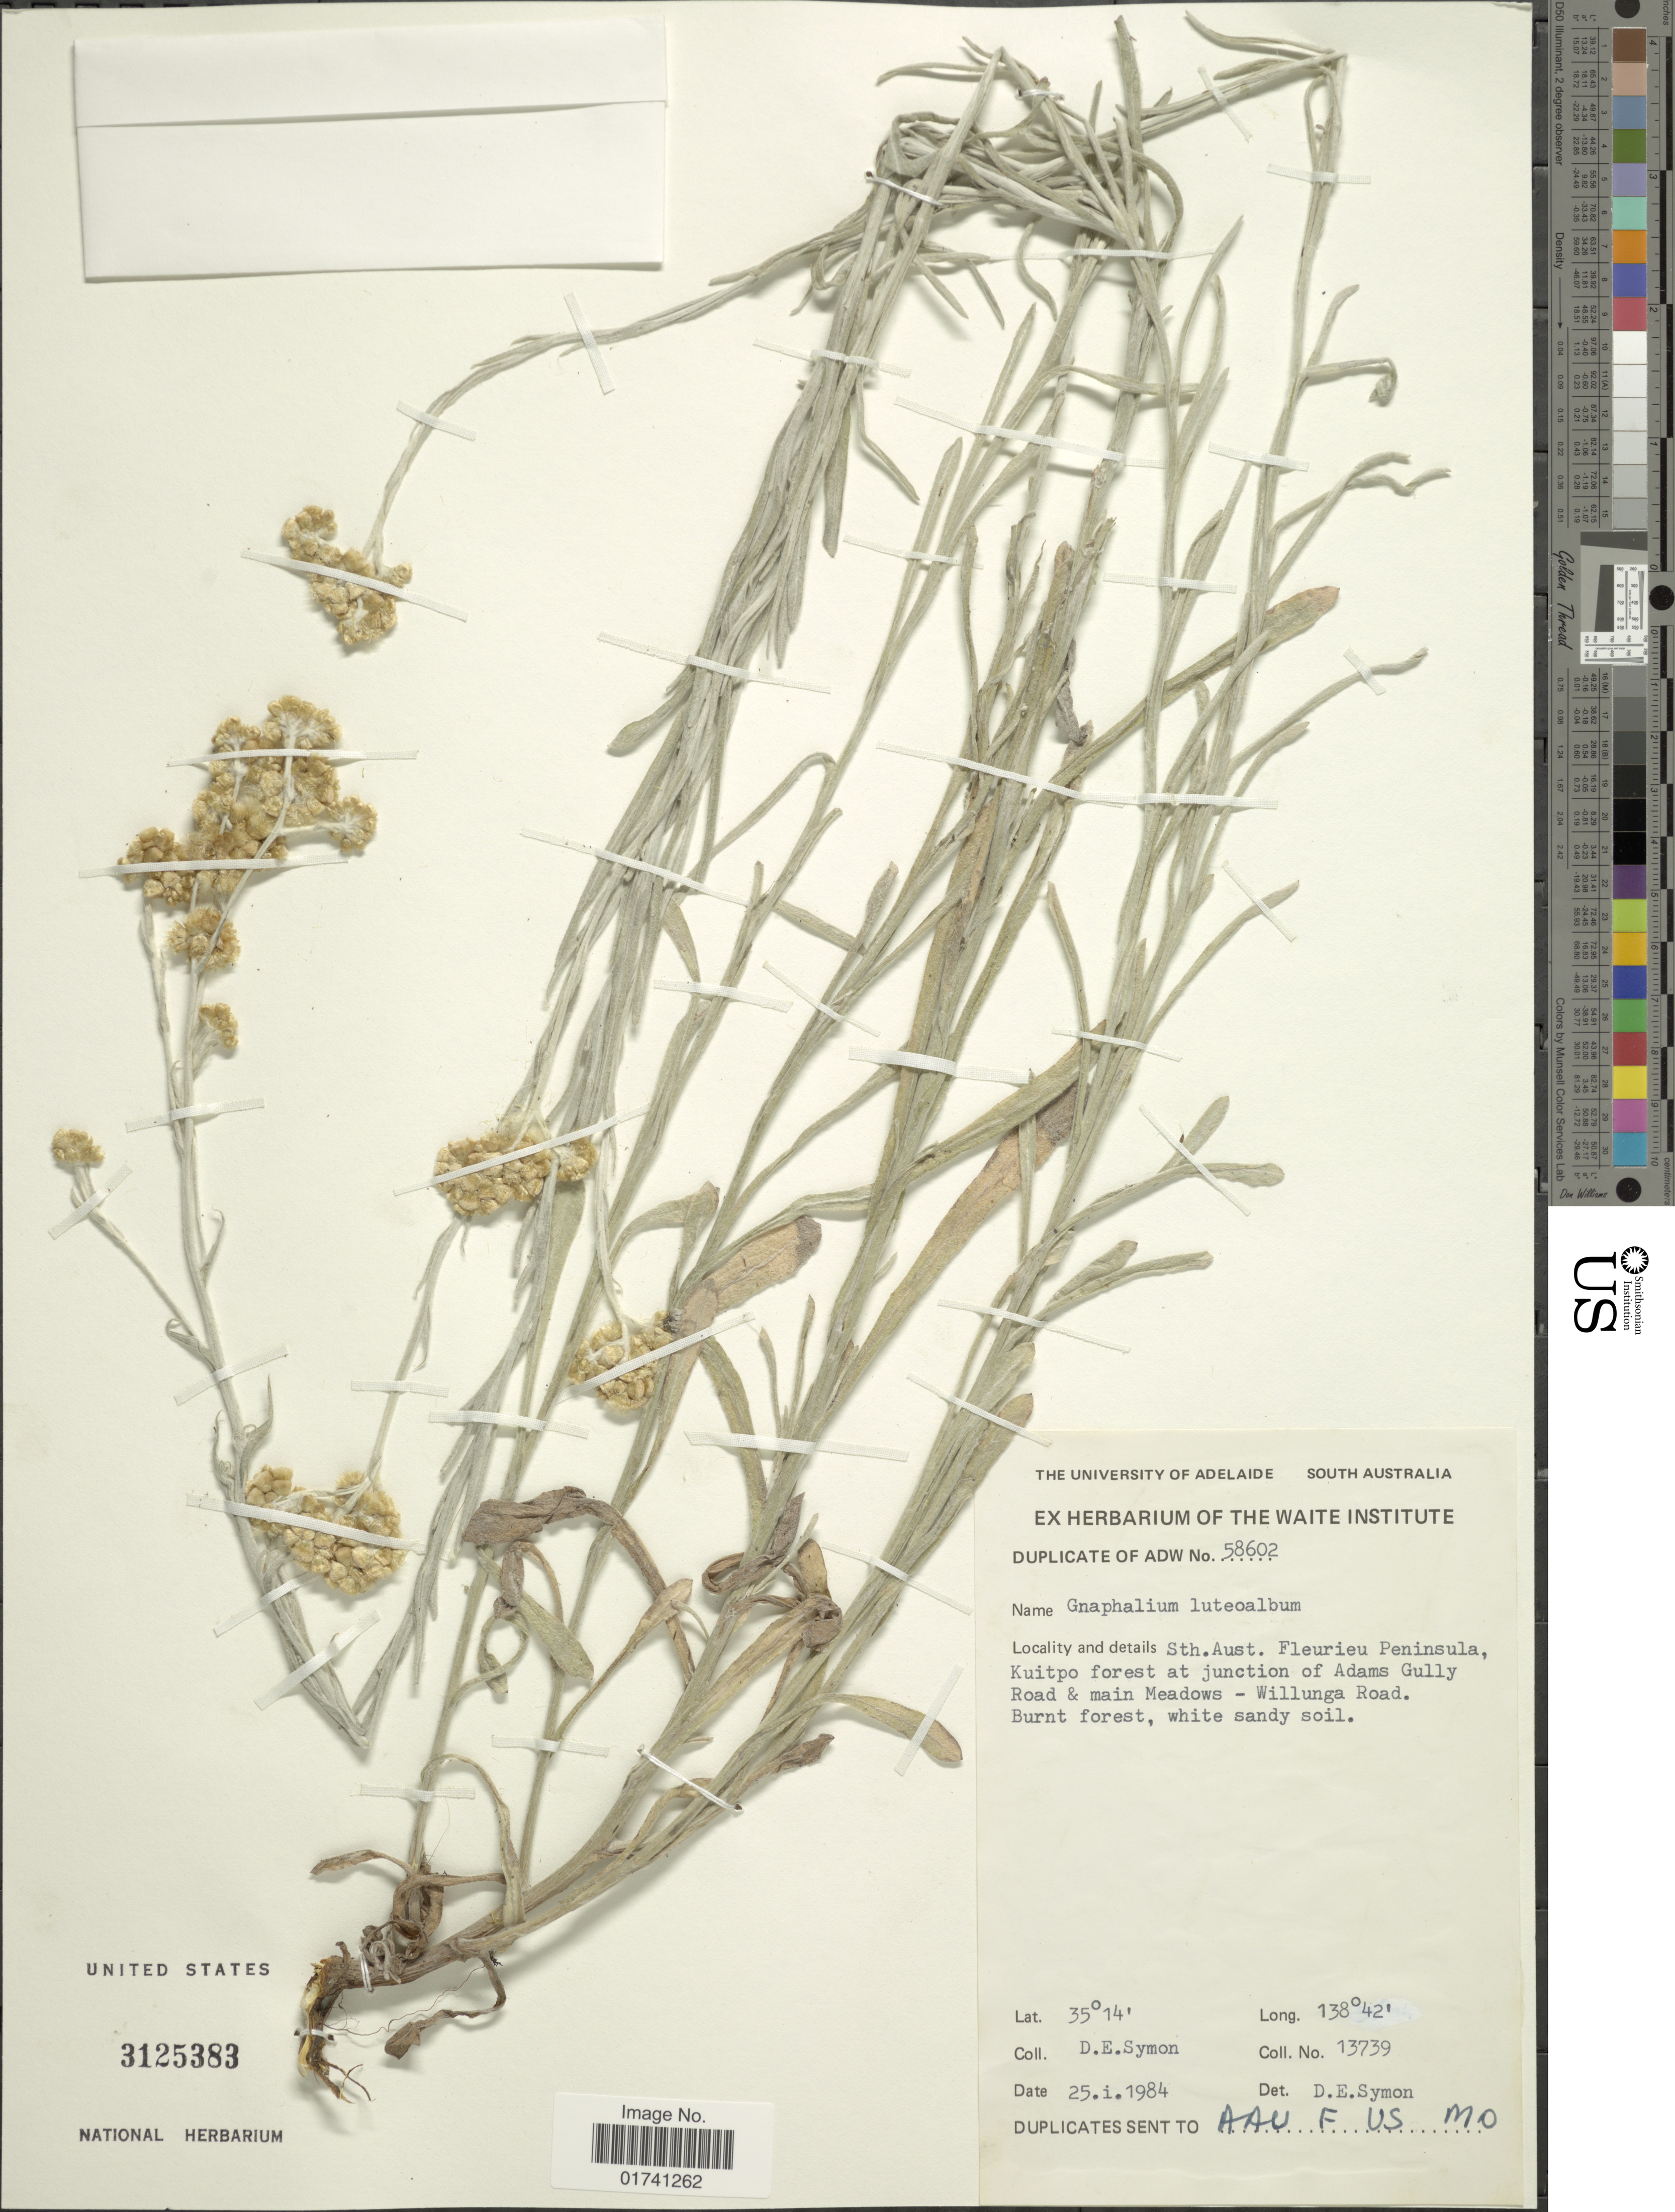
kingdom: Plantae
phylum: Tracheophyta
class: Magnoliopsida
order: Asterales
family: Asteraceae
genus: Laphangium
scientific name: Laphangium luteoalbum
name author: (L.) Tzvelev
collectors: D. Symon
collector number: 13739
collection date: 1984-01-25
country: Australia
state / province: South Australia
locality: Fleurieu Peninsula, Kuitpo forest at junction of Adams Gully Road & main Meadows - Willunga Road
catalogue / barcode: US 3125383